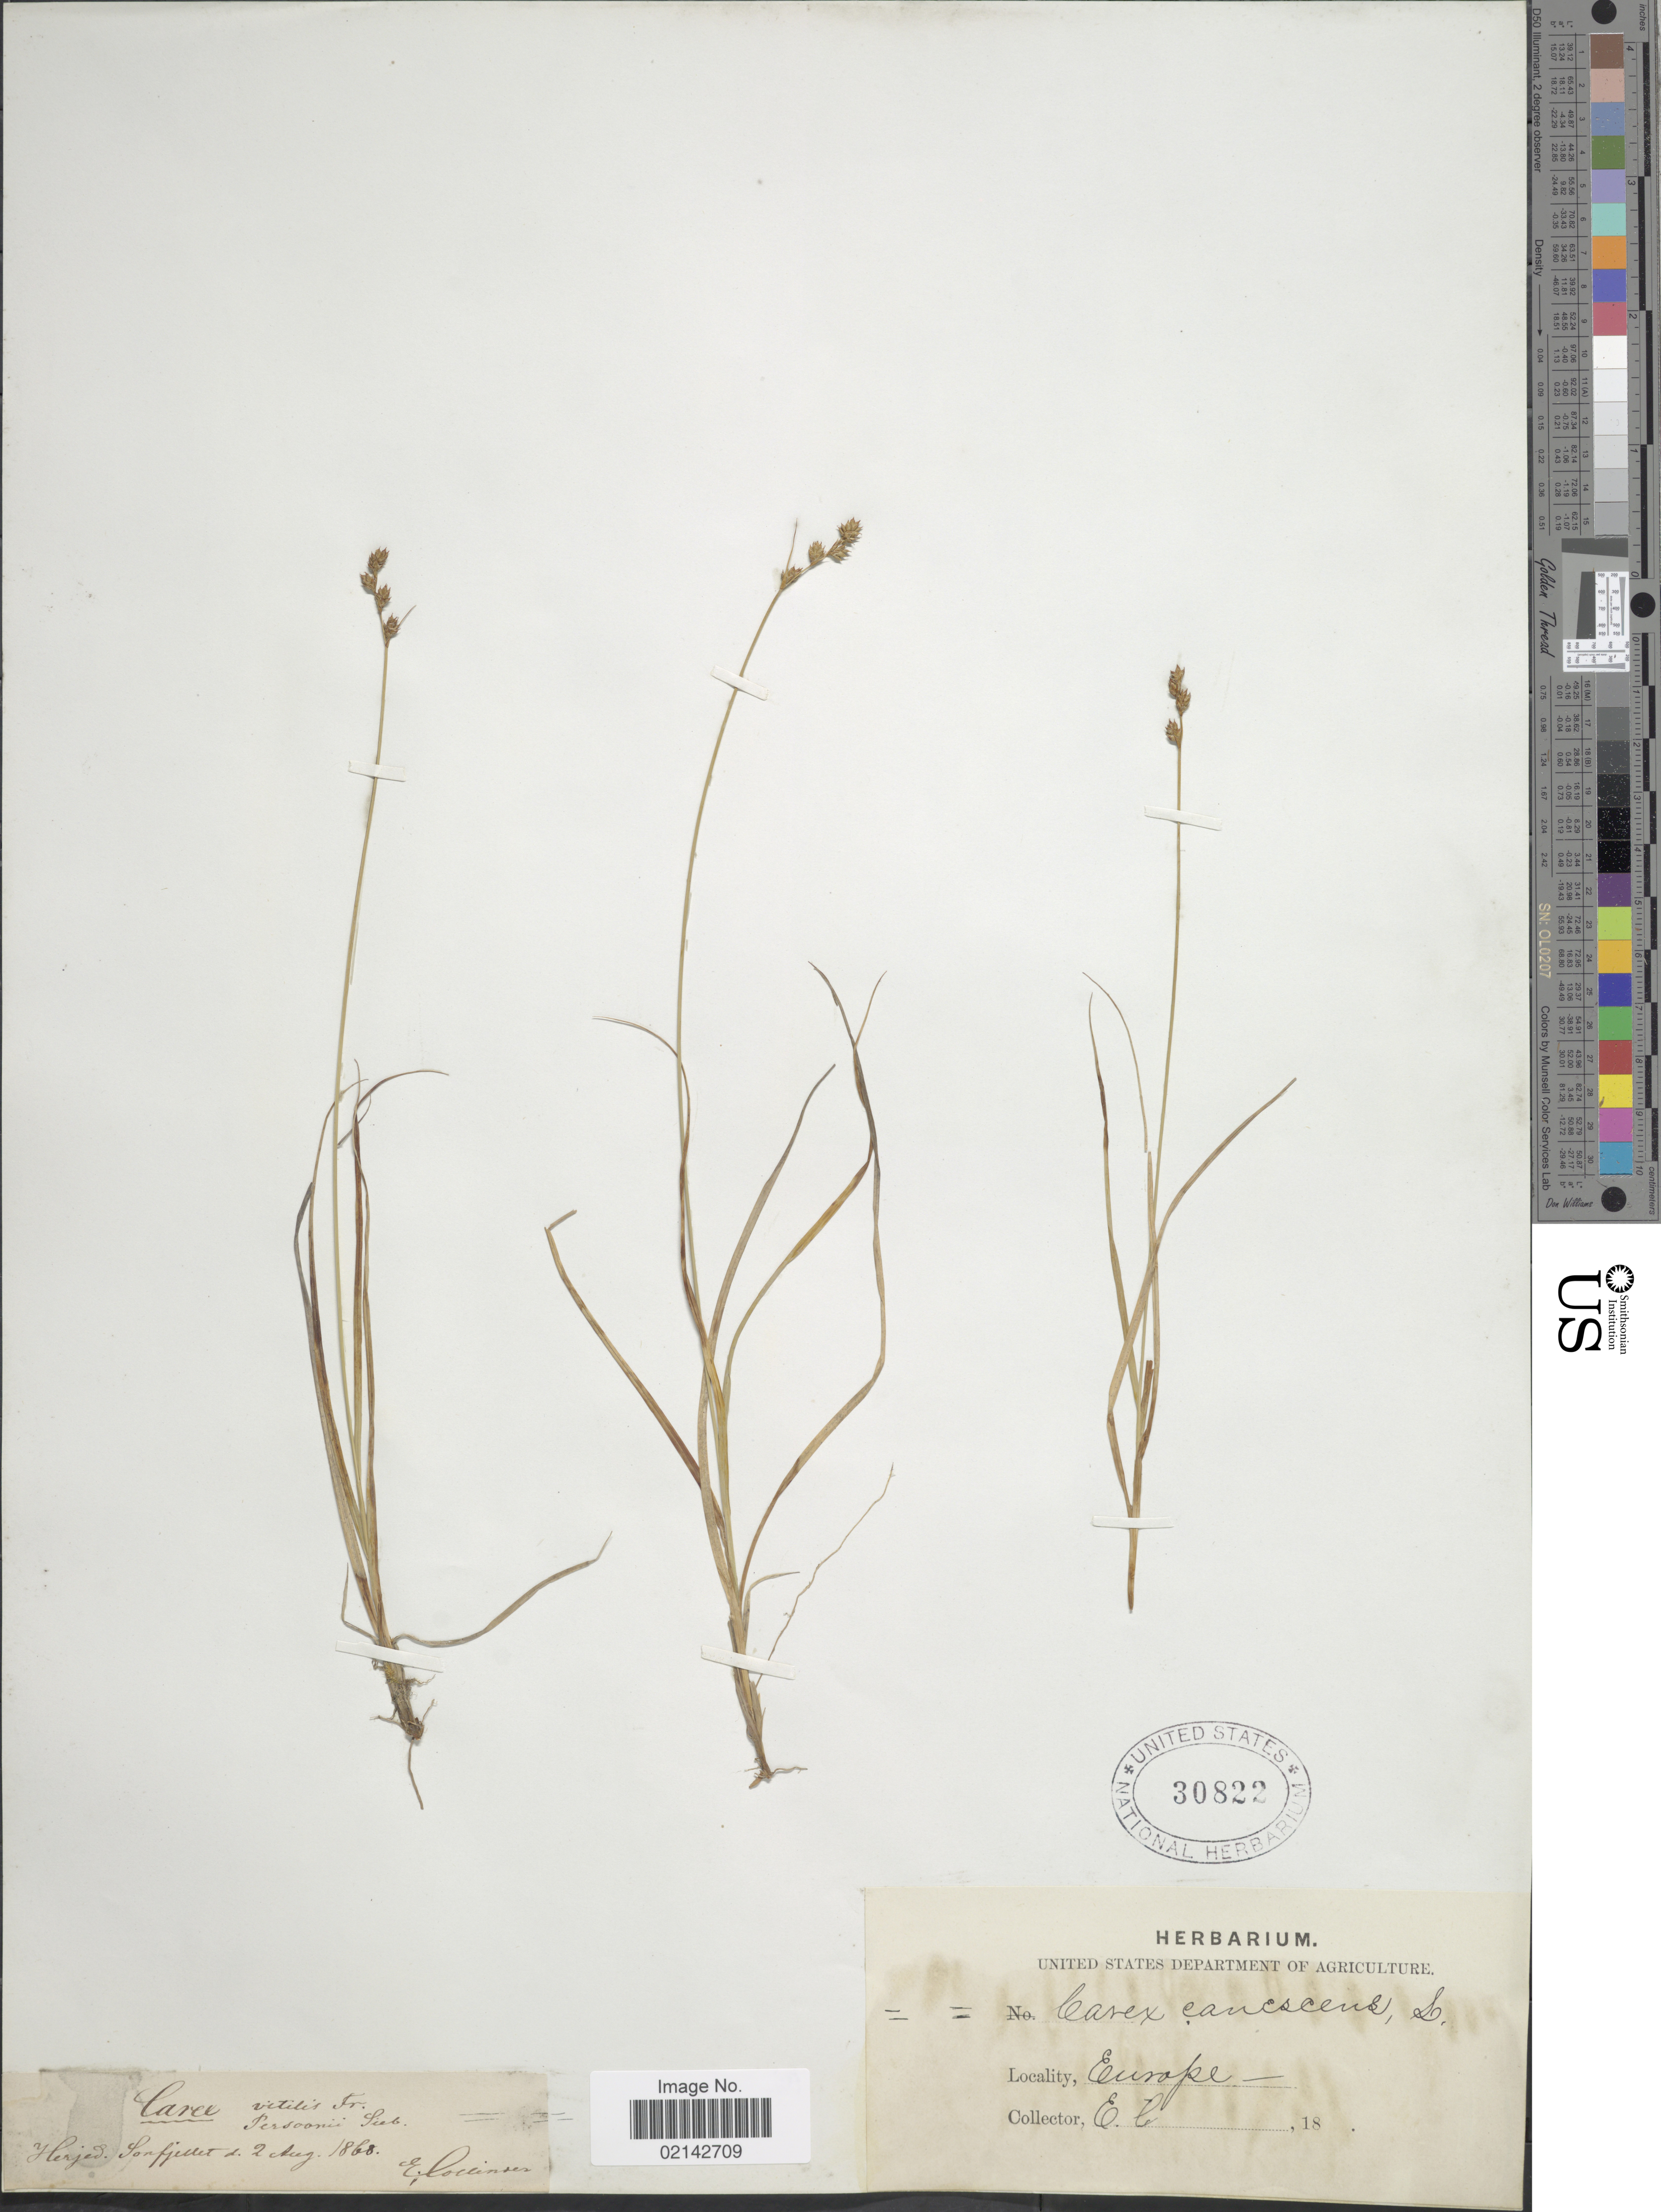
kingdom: Plantae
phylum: Tracheophyta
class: Liliopsida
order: Poales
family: Cyperaceae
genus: Carex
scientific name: Carex sp.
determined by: Strong, Mark T., (BOT), Smithsonian Institution - National Museum of Natural History (UNITED STATES)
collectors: Eloccinder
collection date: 1868-08-02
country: Norway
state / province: Finnmark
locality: Europe, Herjed. Sorfjellet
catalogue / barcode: US 30822